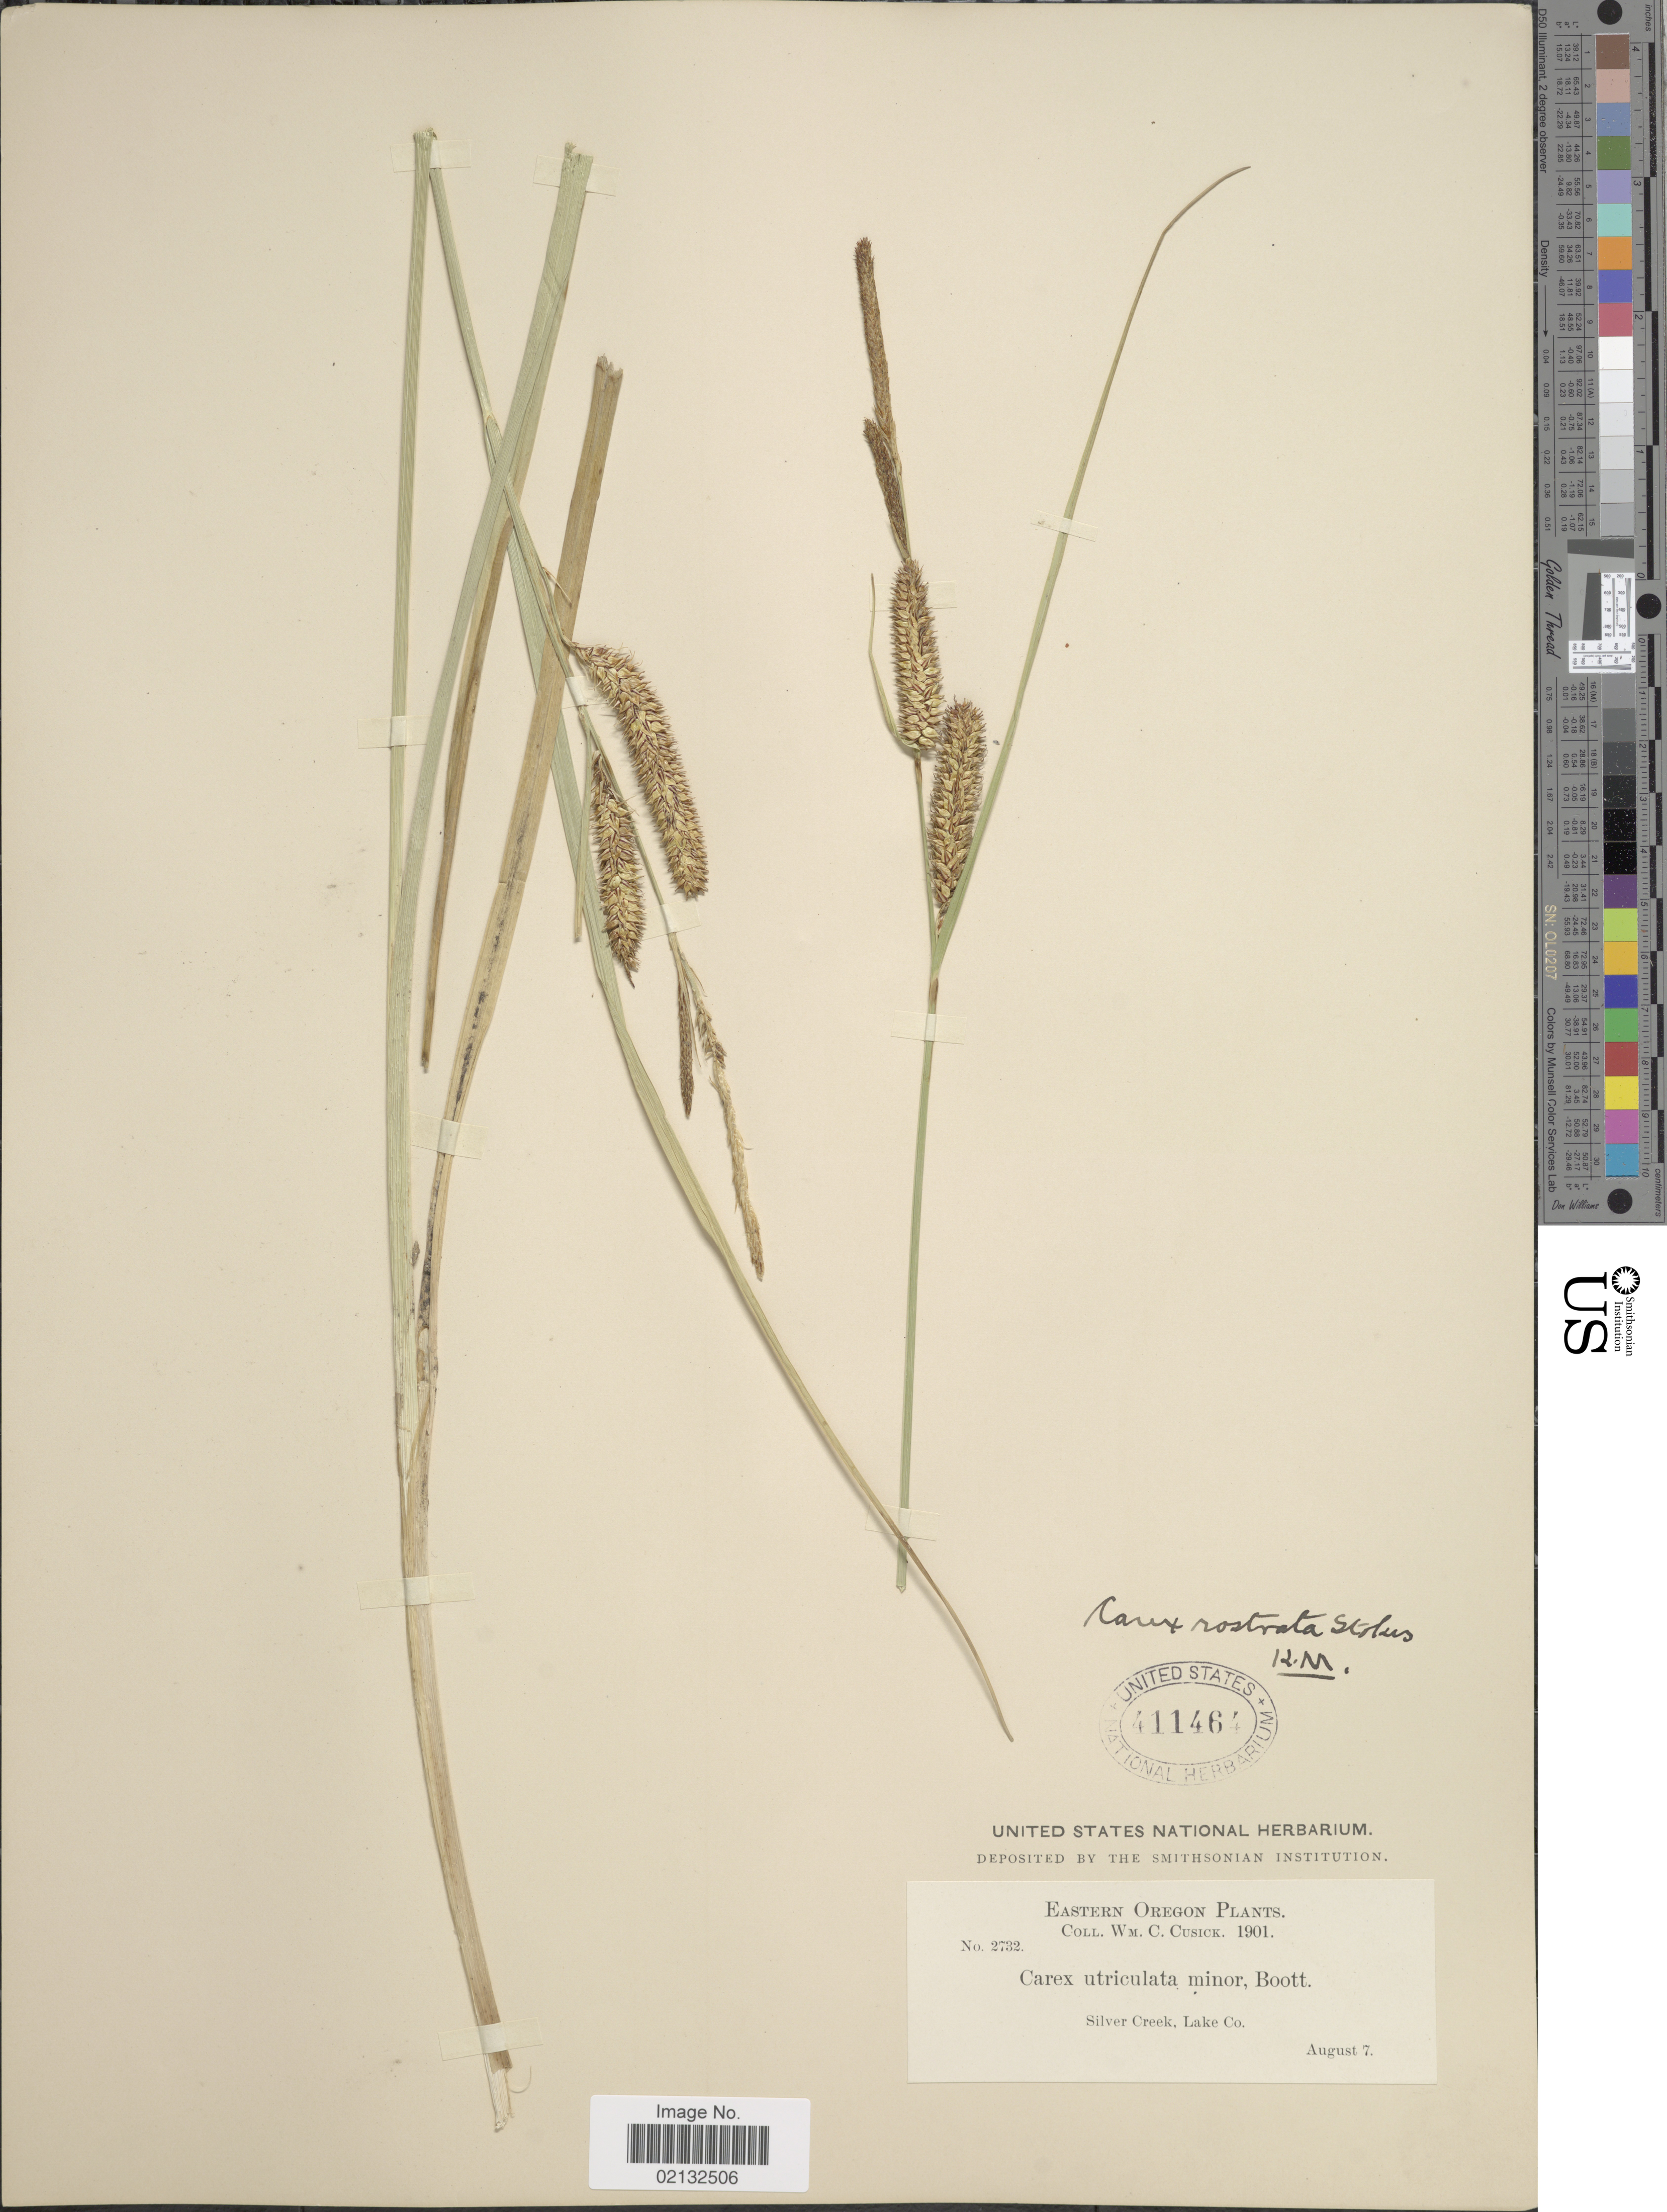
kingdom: Plantae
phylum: Tracheophyta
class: Liliopsida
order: Poales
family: Cyperaceae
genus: Carex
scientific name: Carex rostrata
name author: Stokes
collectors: W. C. Cusick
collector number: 2732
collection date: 1901-08-07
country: United States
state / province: Oregon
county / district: Lake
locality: Eastern Oregon. Silver Creek, Lake Co.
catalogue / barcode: US 411464